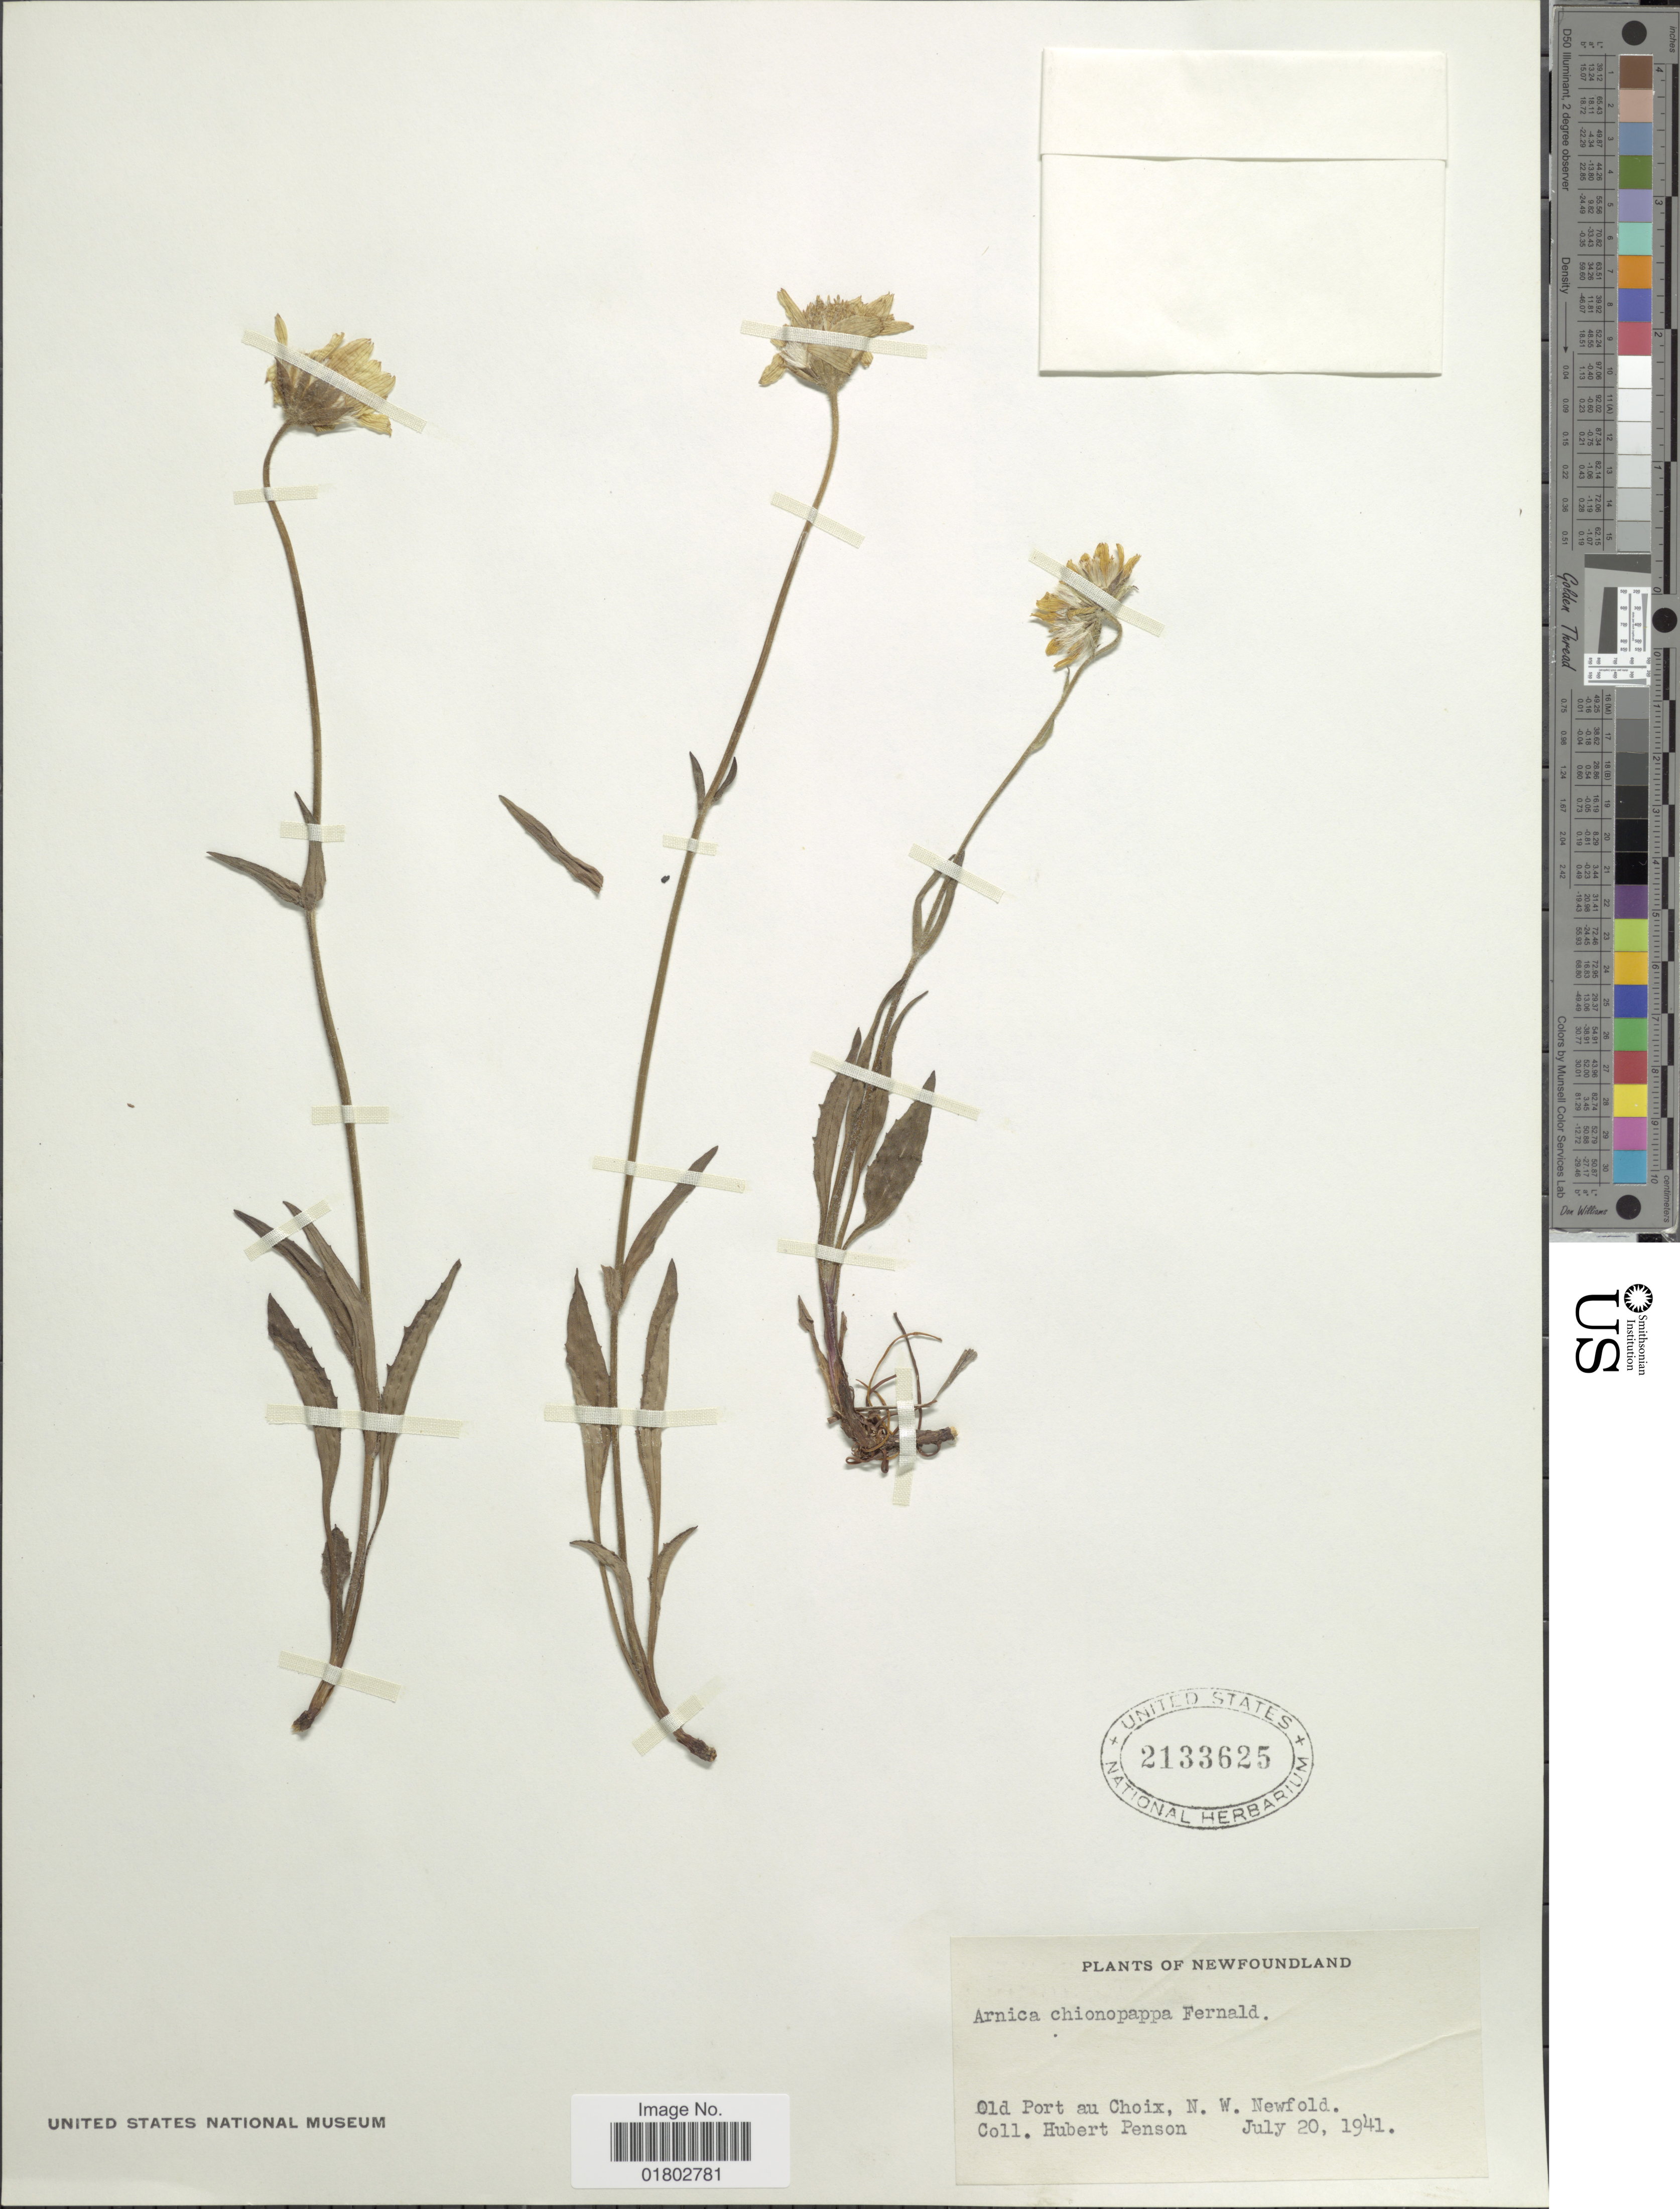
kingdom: Plantae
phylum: Tracheophyta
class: Magnoliopsida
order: Asterales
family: Asteraceae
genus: Arnica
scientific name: Arnica chionopappa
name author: Fernald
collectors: H. Penson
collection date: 1941-07-20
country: Canada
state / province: Newfoundland and Labrador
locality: Old Port au Choix, N.W. Newfold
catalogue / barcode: US 2133625